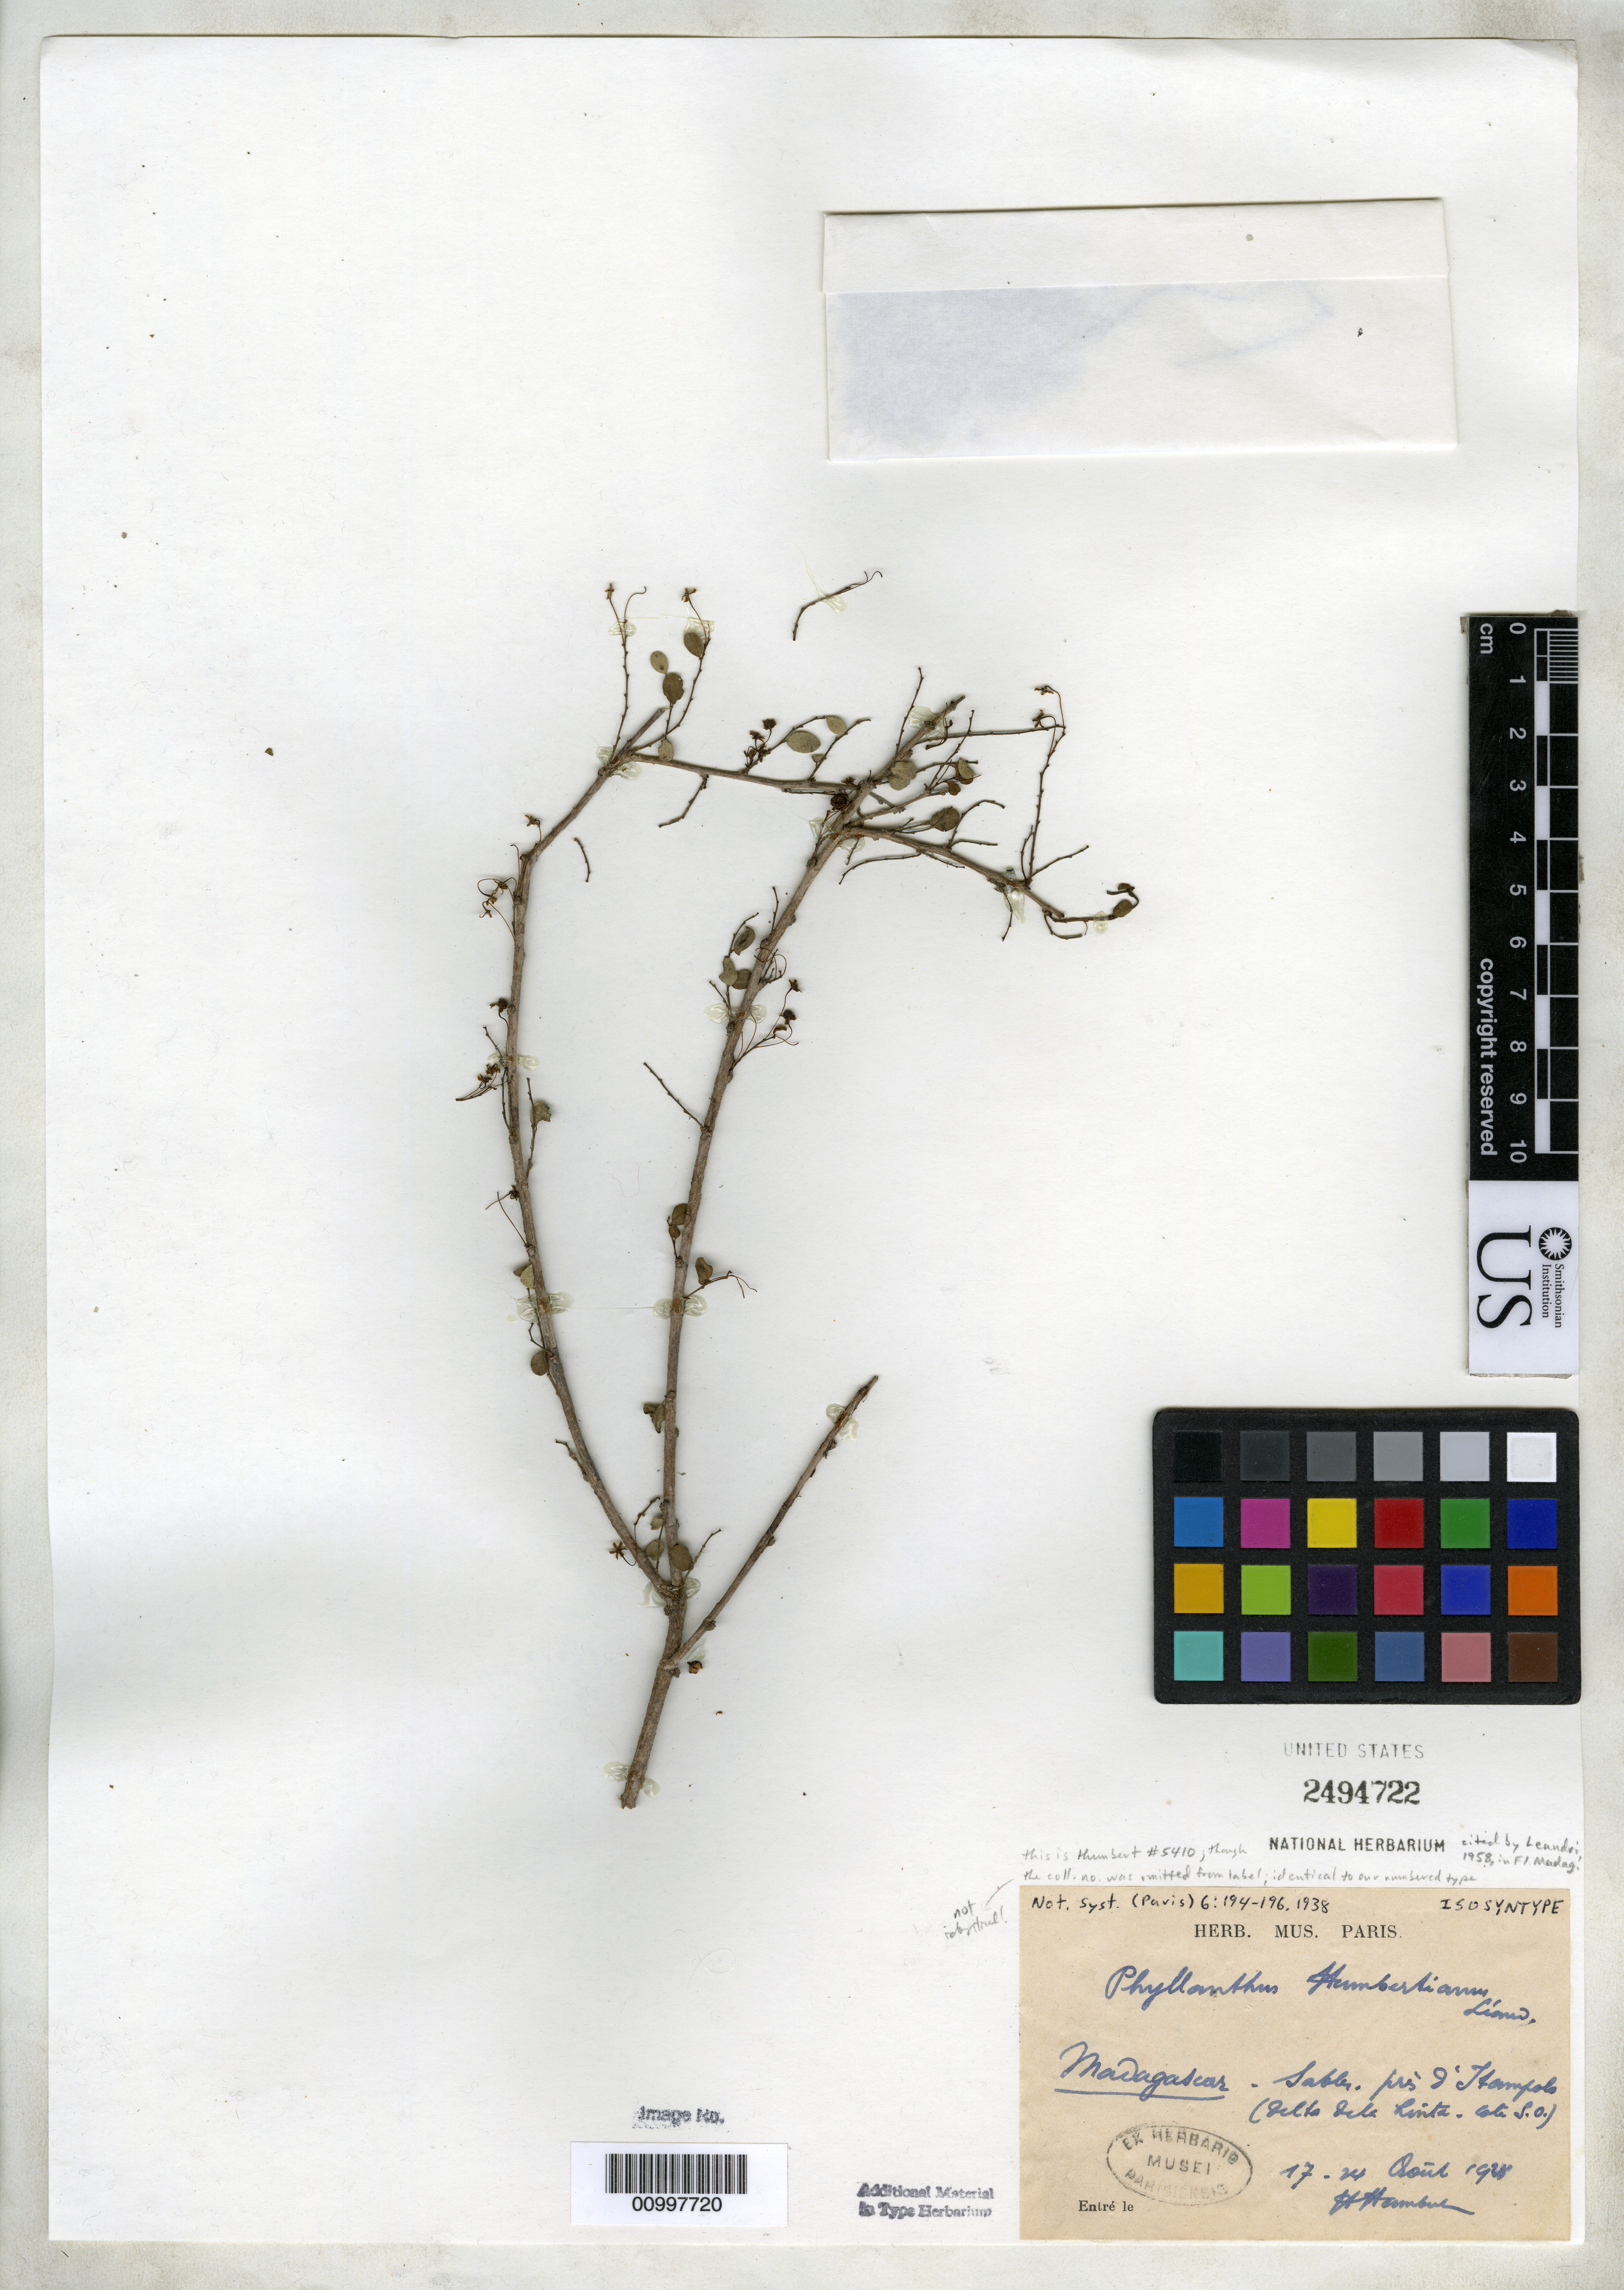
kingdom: Plantae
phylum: Tracheophyta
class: Magnoliopsida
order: Malpighiales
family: Phyllanthaceae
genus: Phyllanthus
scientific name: Phyllanthus humbertianus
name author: Leandri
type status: Possible Isosyntype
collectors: H. Humbert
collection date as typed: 17 Aug 1928 to 24 Aug 1928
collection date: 1928-08-17/1928-08-24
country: Madagascar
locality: Sables, près d'Itampolo (Delta de la Linta, Cote S.O.)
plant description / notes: Specimen without collection number (protologue cites 5410).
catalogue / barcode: US 2494722